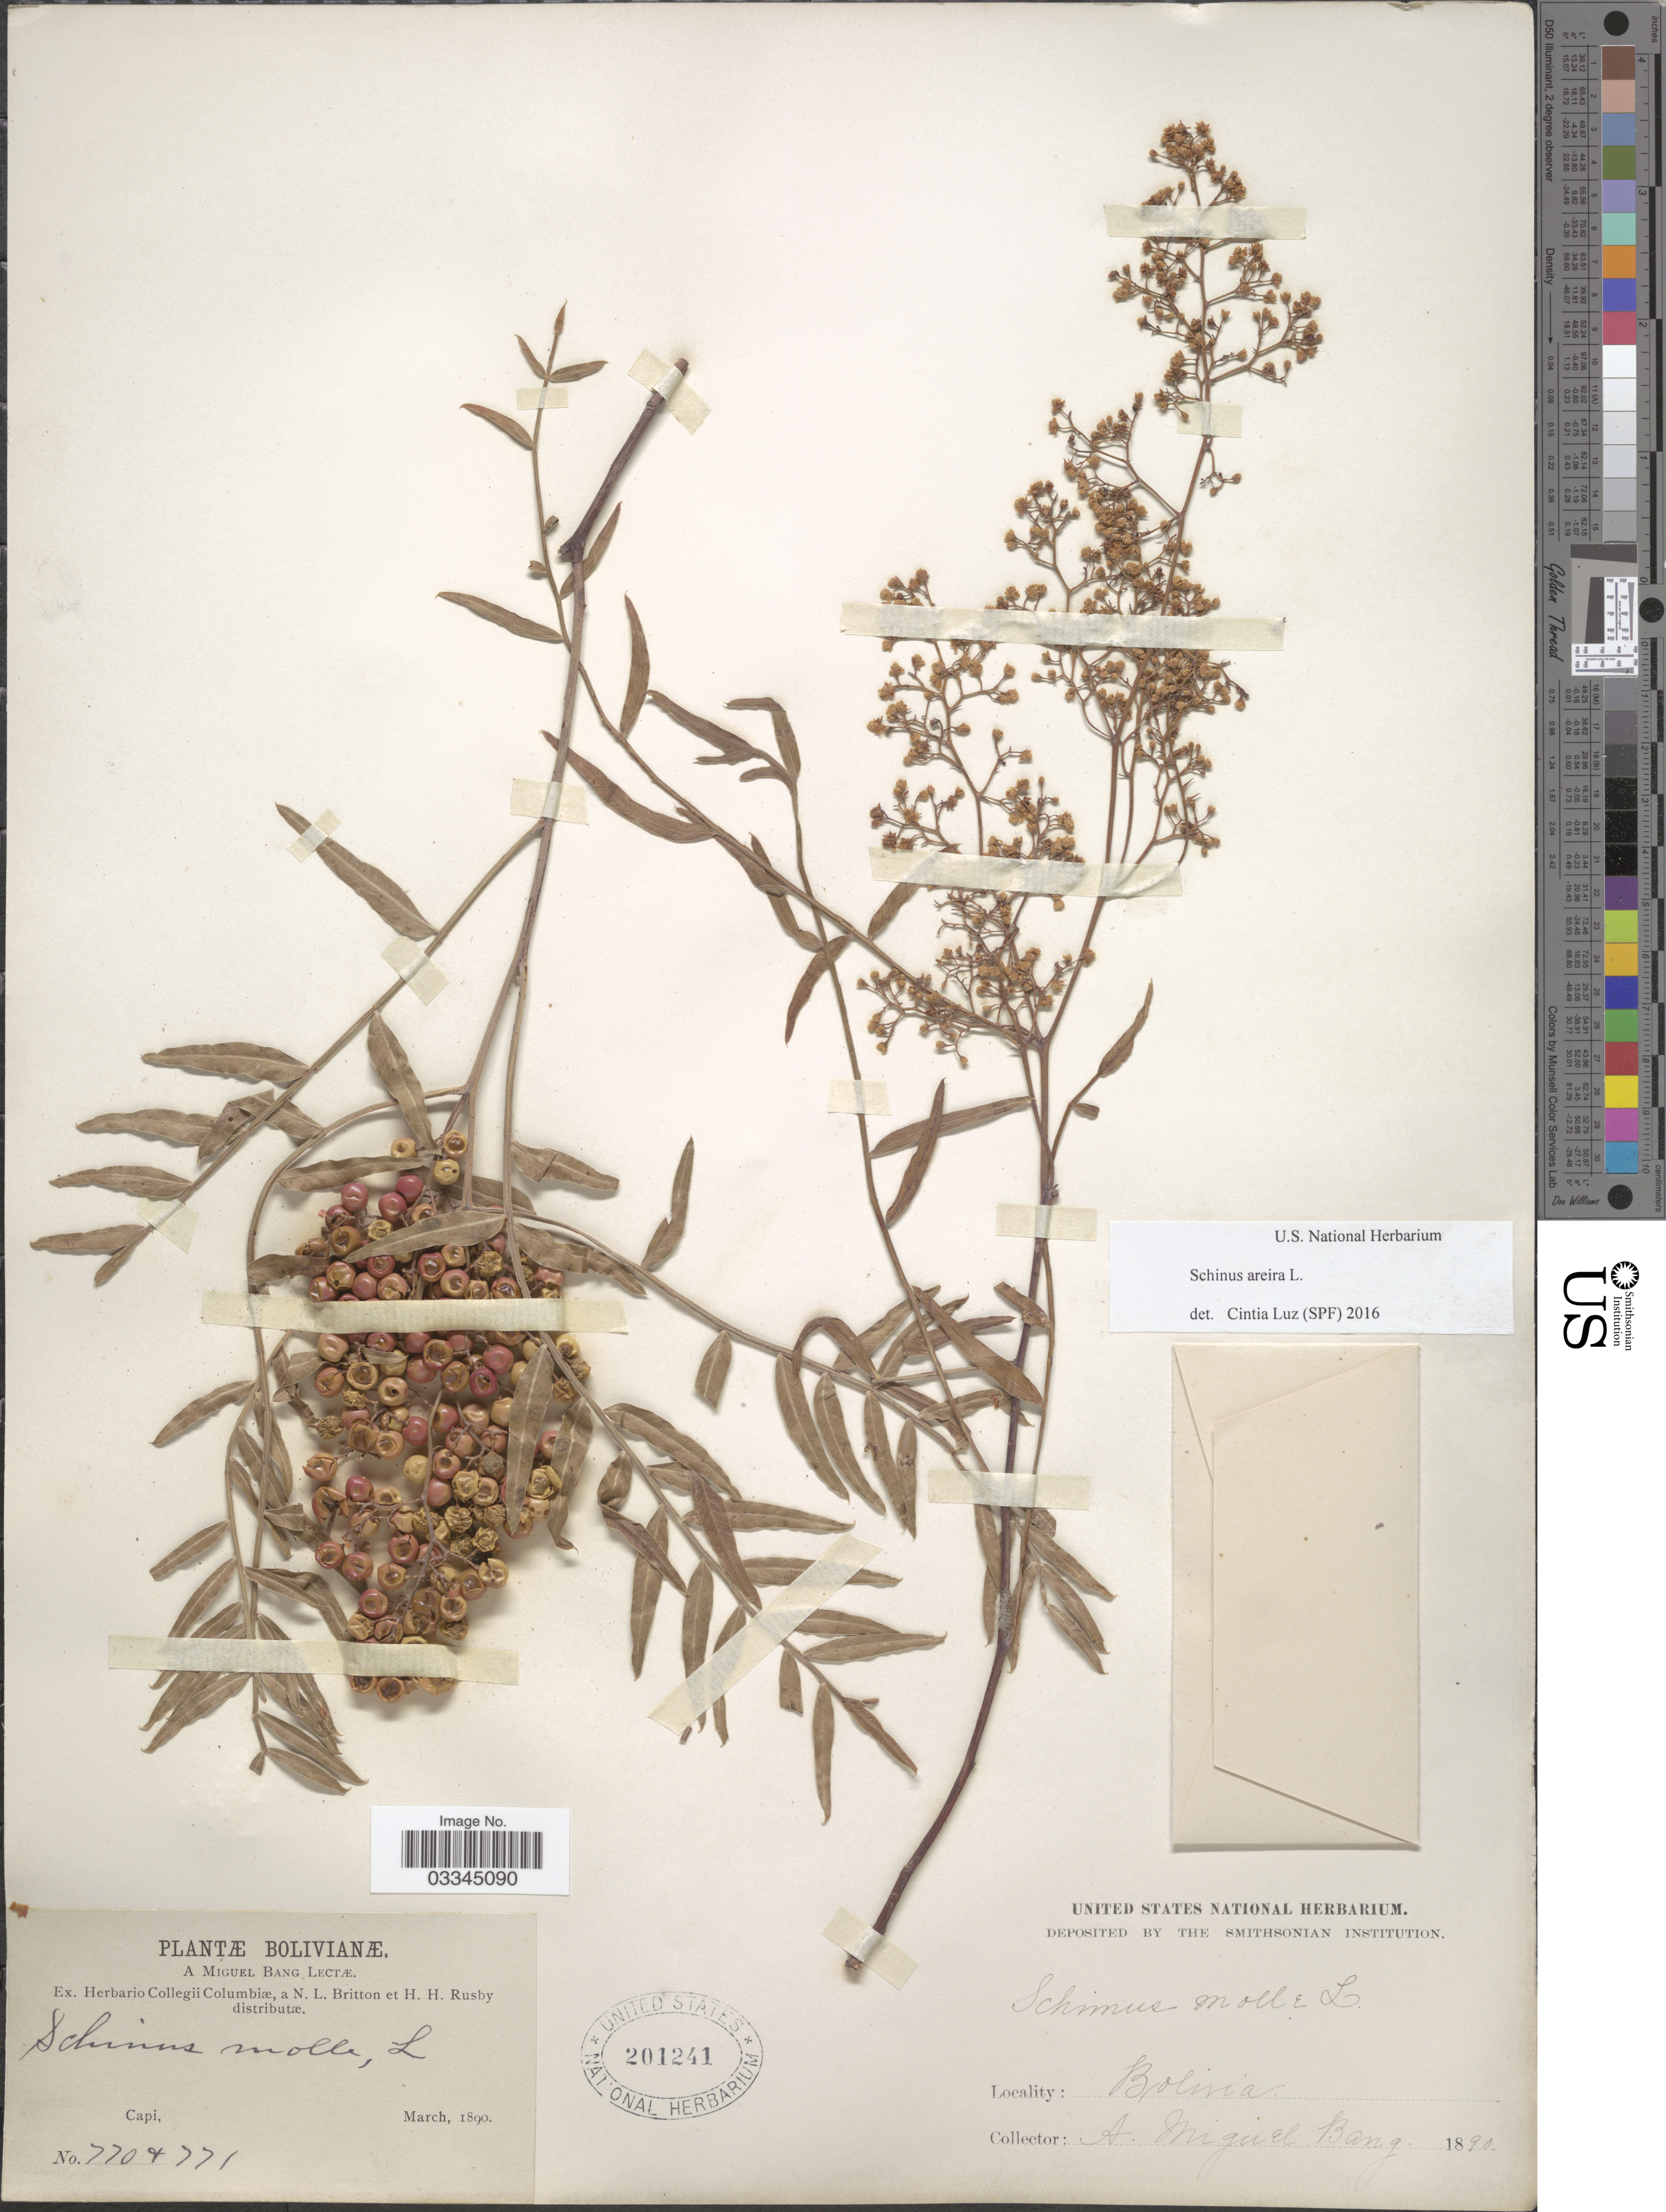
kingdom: Plantae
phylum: Tracheophyta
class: Magnoliopsida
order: Sapindales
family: Anacardiaceae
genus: Schinus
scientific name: Schinus areira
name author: L.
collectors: M. Bang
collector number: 770/771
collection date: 1890-03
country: Bolivia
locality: Capi.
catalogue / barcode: US 201241